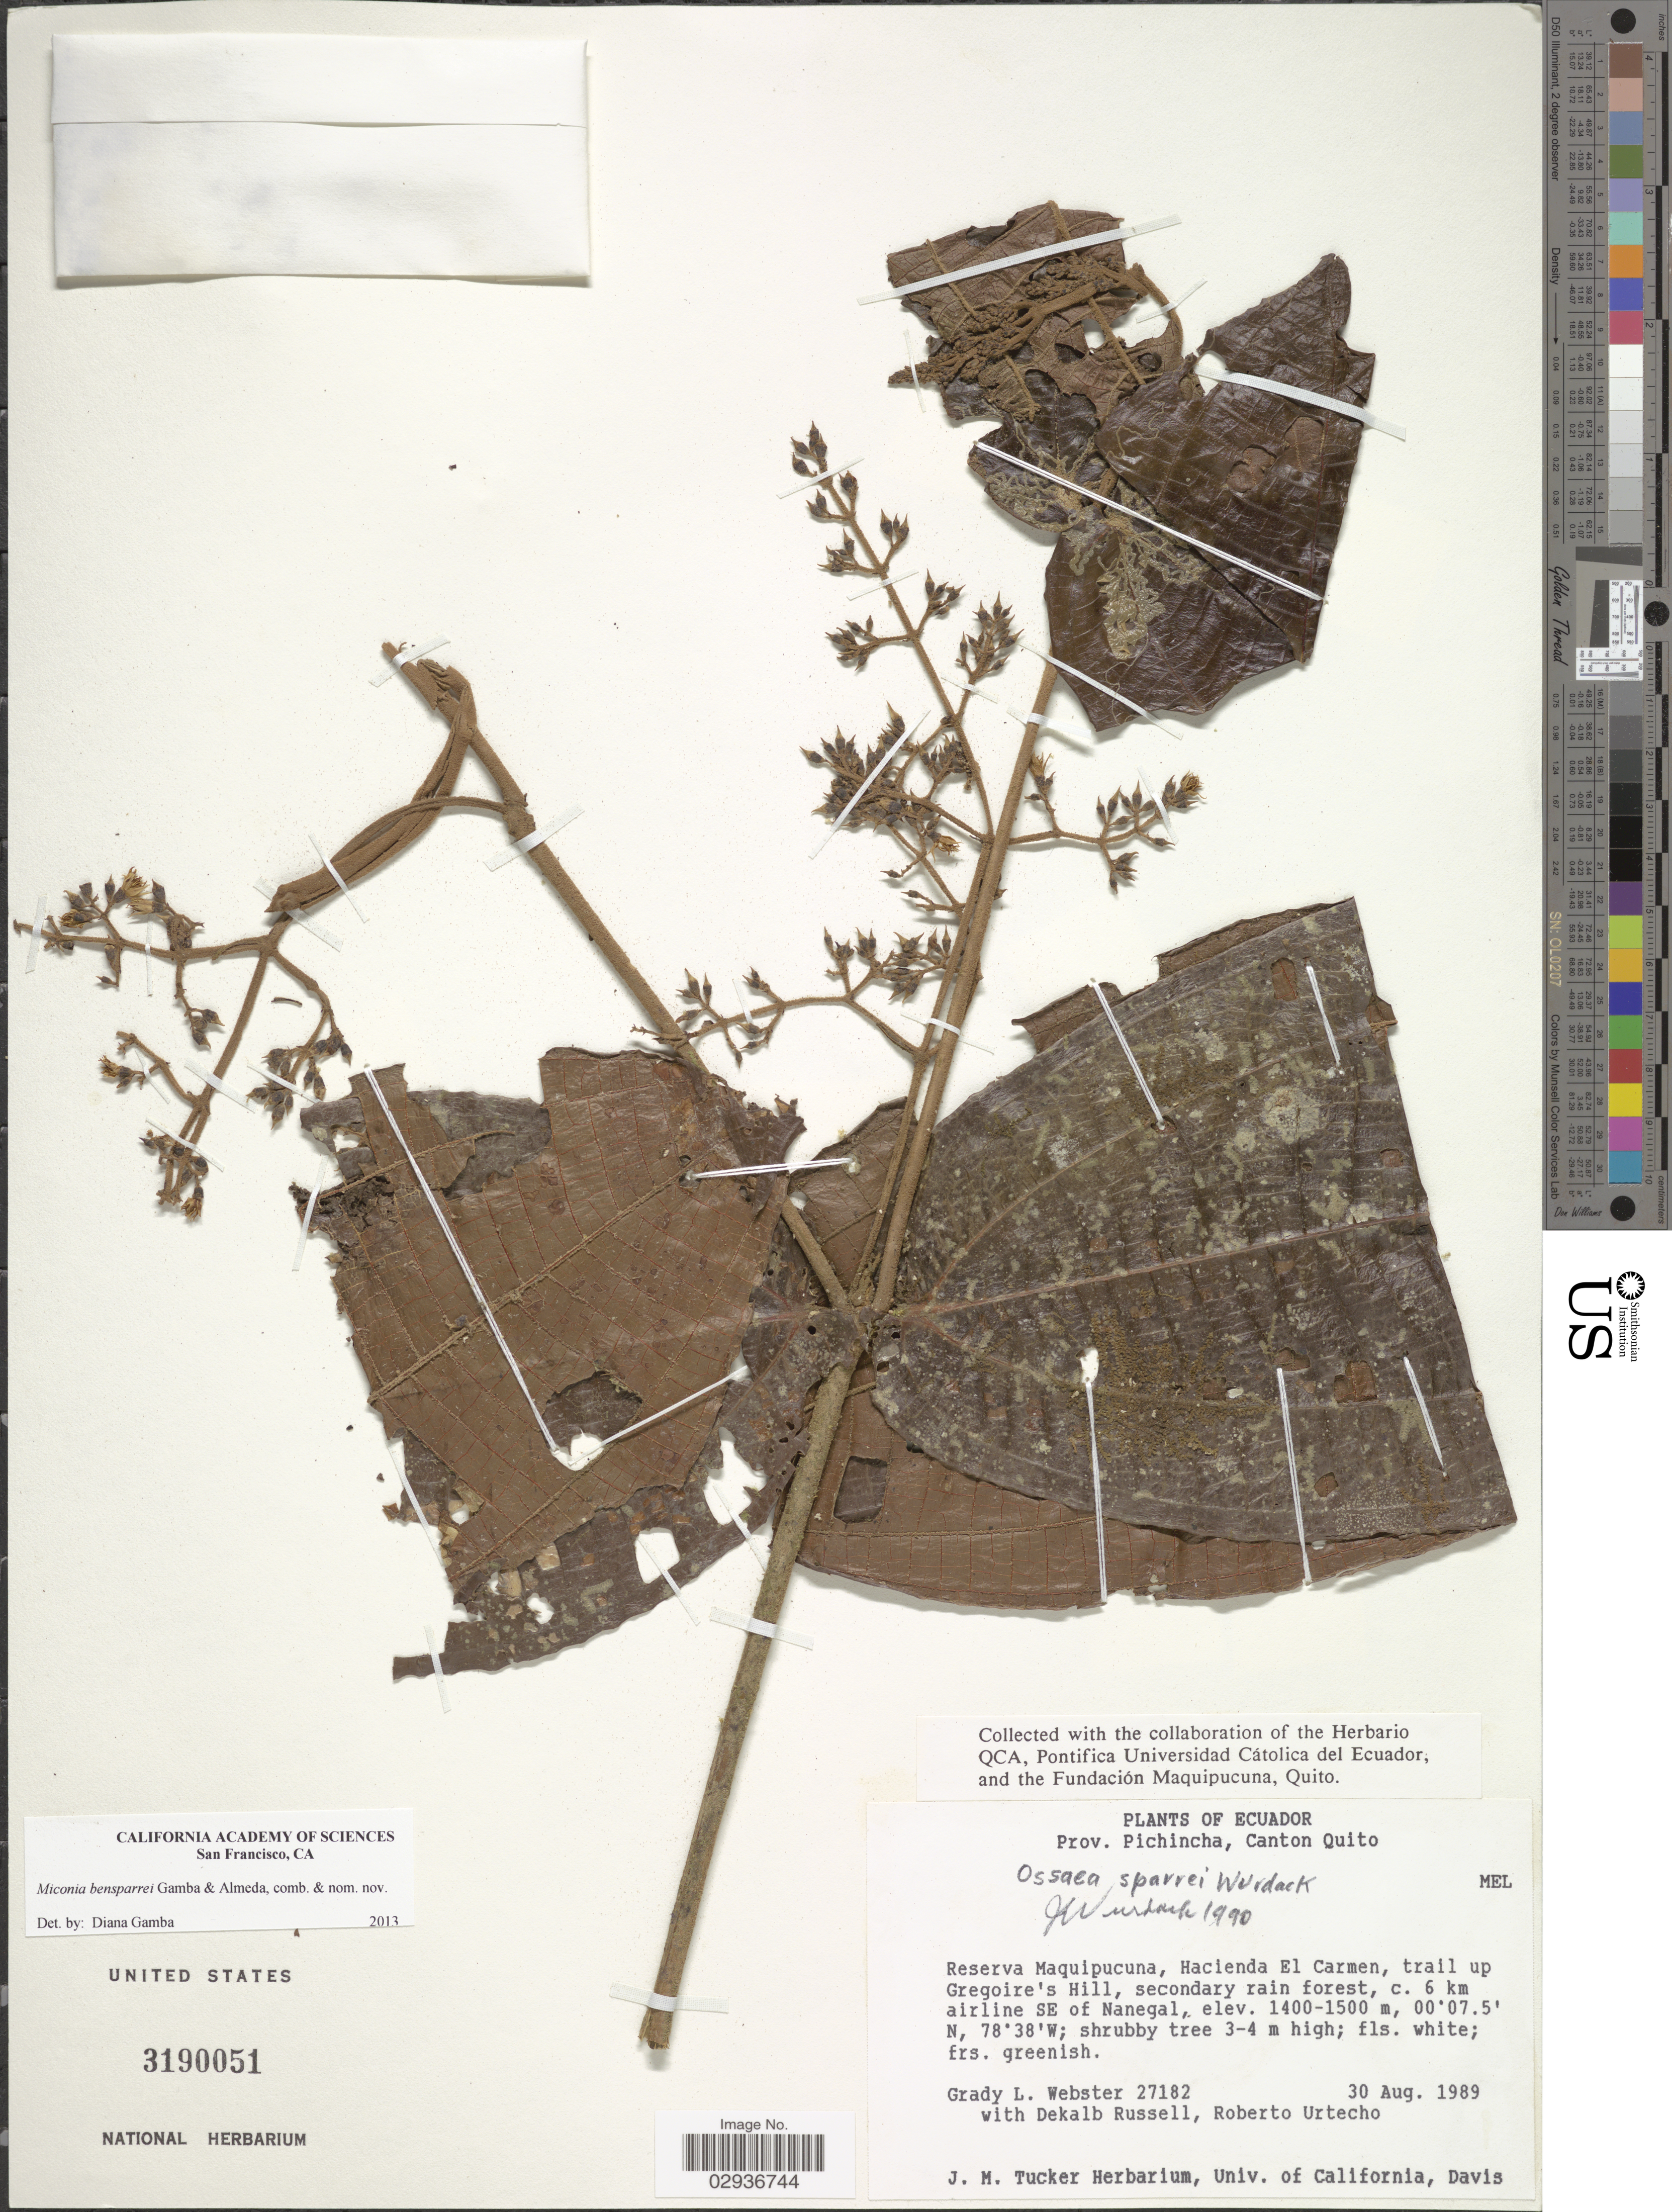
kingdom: Plantae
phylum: Tracheophyta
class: Magnoliopsida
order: Myrtales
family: Melastomataceae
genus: Miconia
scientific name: Miconia bensparrei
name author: Gamba & Almeda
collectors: G. L. Webster, D. Russell & R. Urtecho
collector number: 27182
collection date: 1989-08-30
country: Ecuador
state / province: Pichincha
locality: Canton Quito, Reserva Maquipucuna, Hacienda El Carmen, trail up Gregoire's Hill, secondary forest, c. 6 km airline SE of Nanegal.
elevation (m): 1400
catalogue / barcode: US 3190051